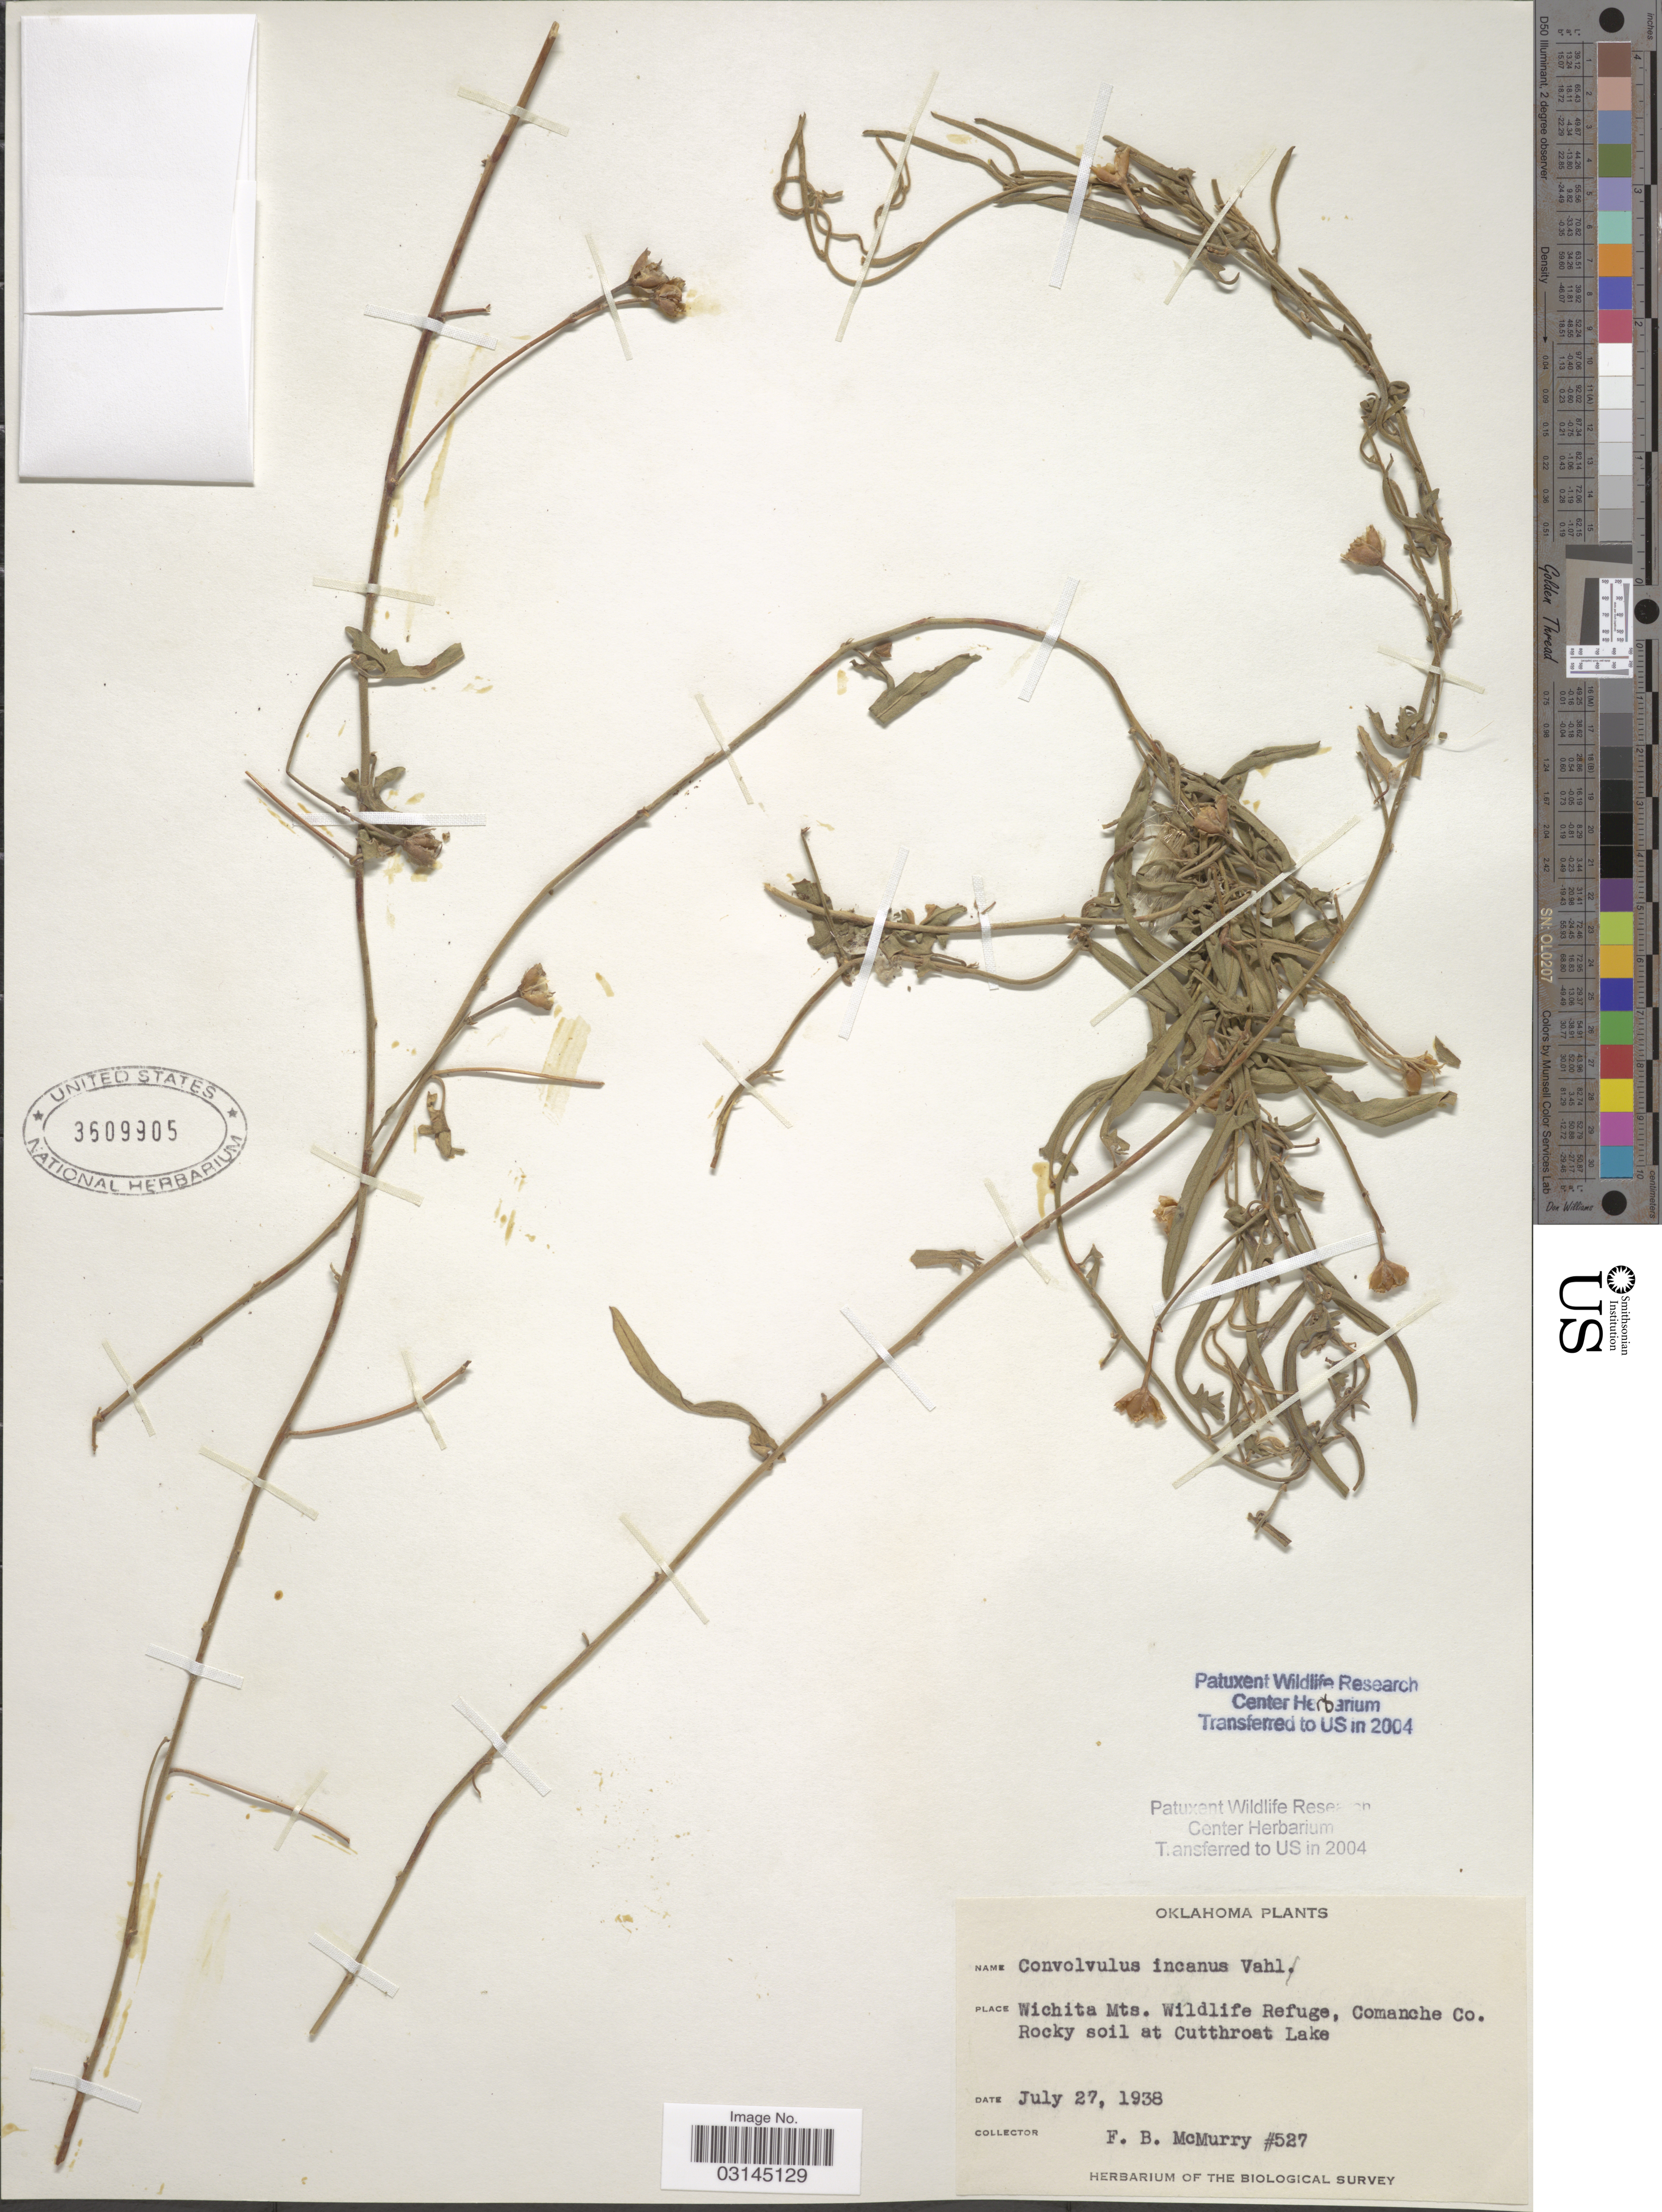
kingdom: Plantae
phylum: Tracheophyta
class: Magnoliopsida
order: Solanales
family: Convolvulaceae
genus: Convolvulus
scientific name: Convolvulus incanus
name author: Vahl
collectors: F. B. McMurry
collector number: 527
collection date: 1938-07-27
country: United States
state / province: Oklahoma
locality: Wichita Mts. Wildlife Refuge, Comanche Co. Rocky soil at Cutthroat Lake.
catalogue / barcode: US 3609905